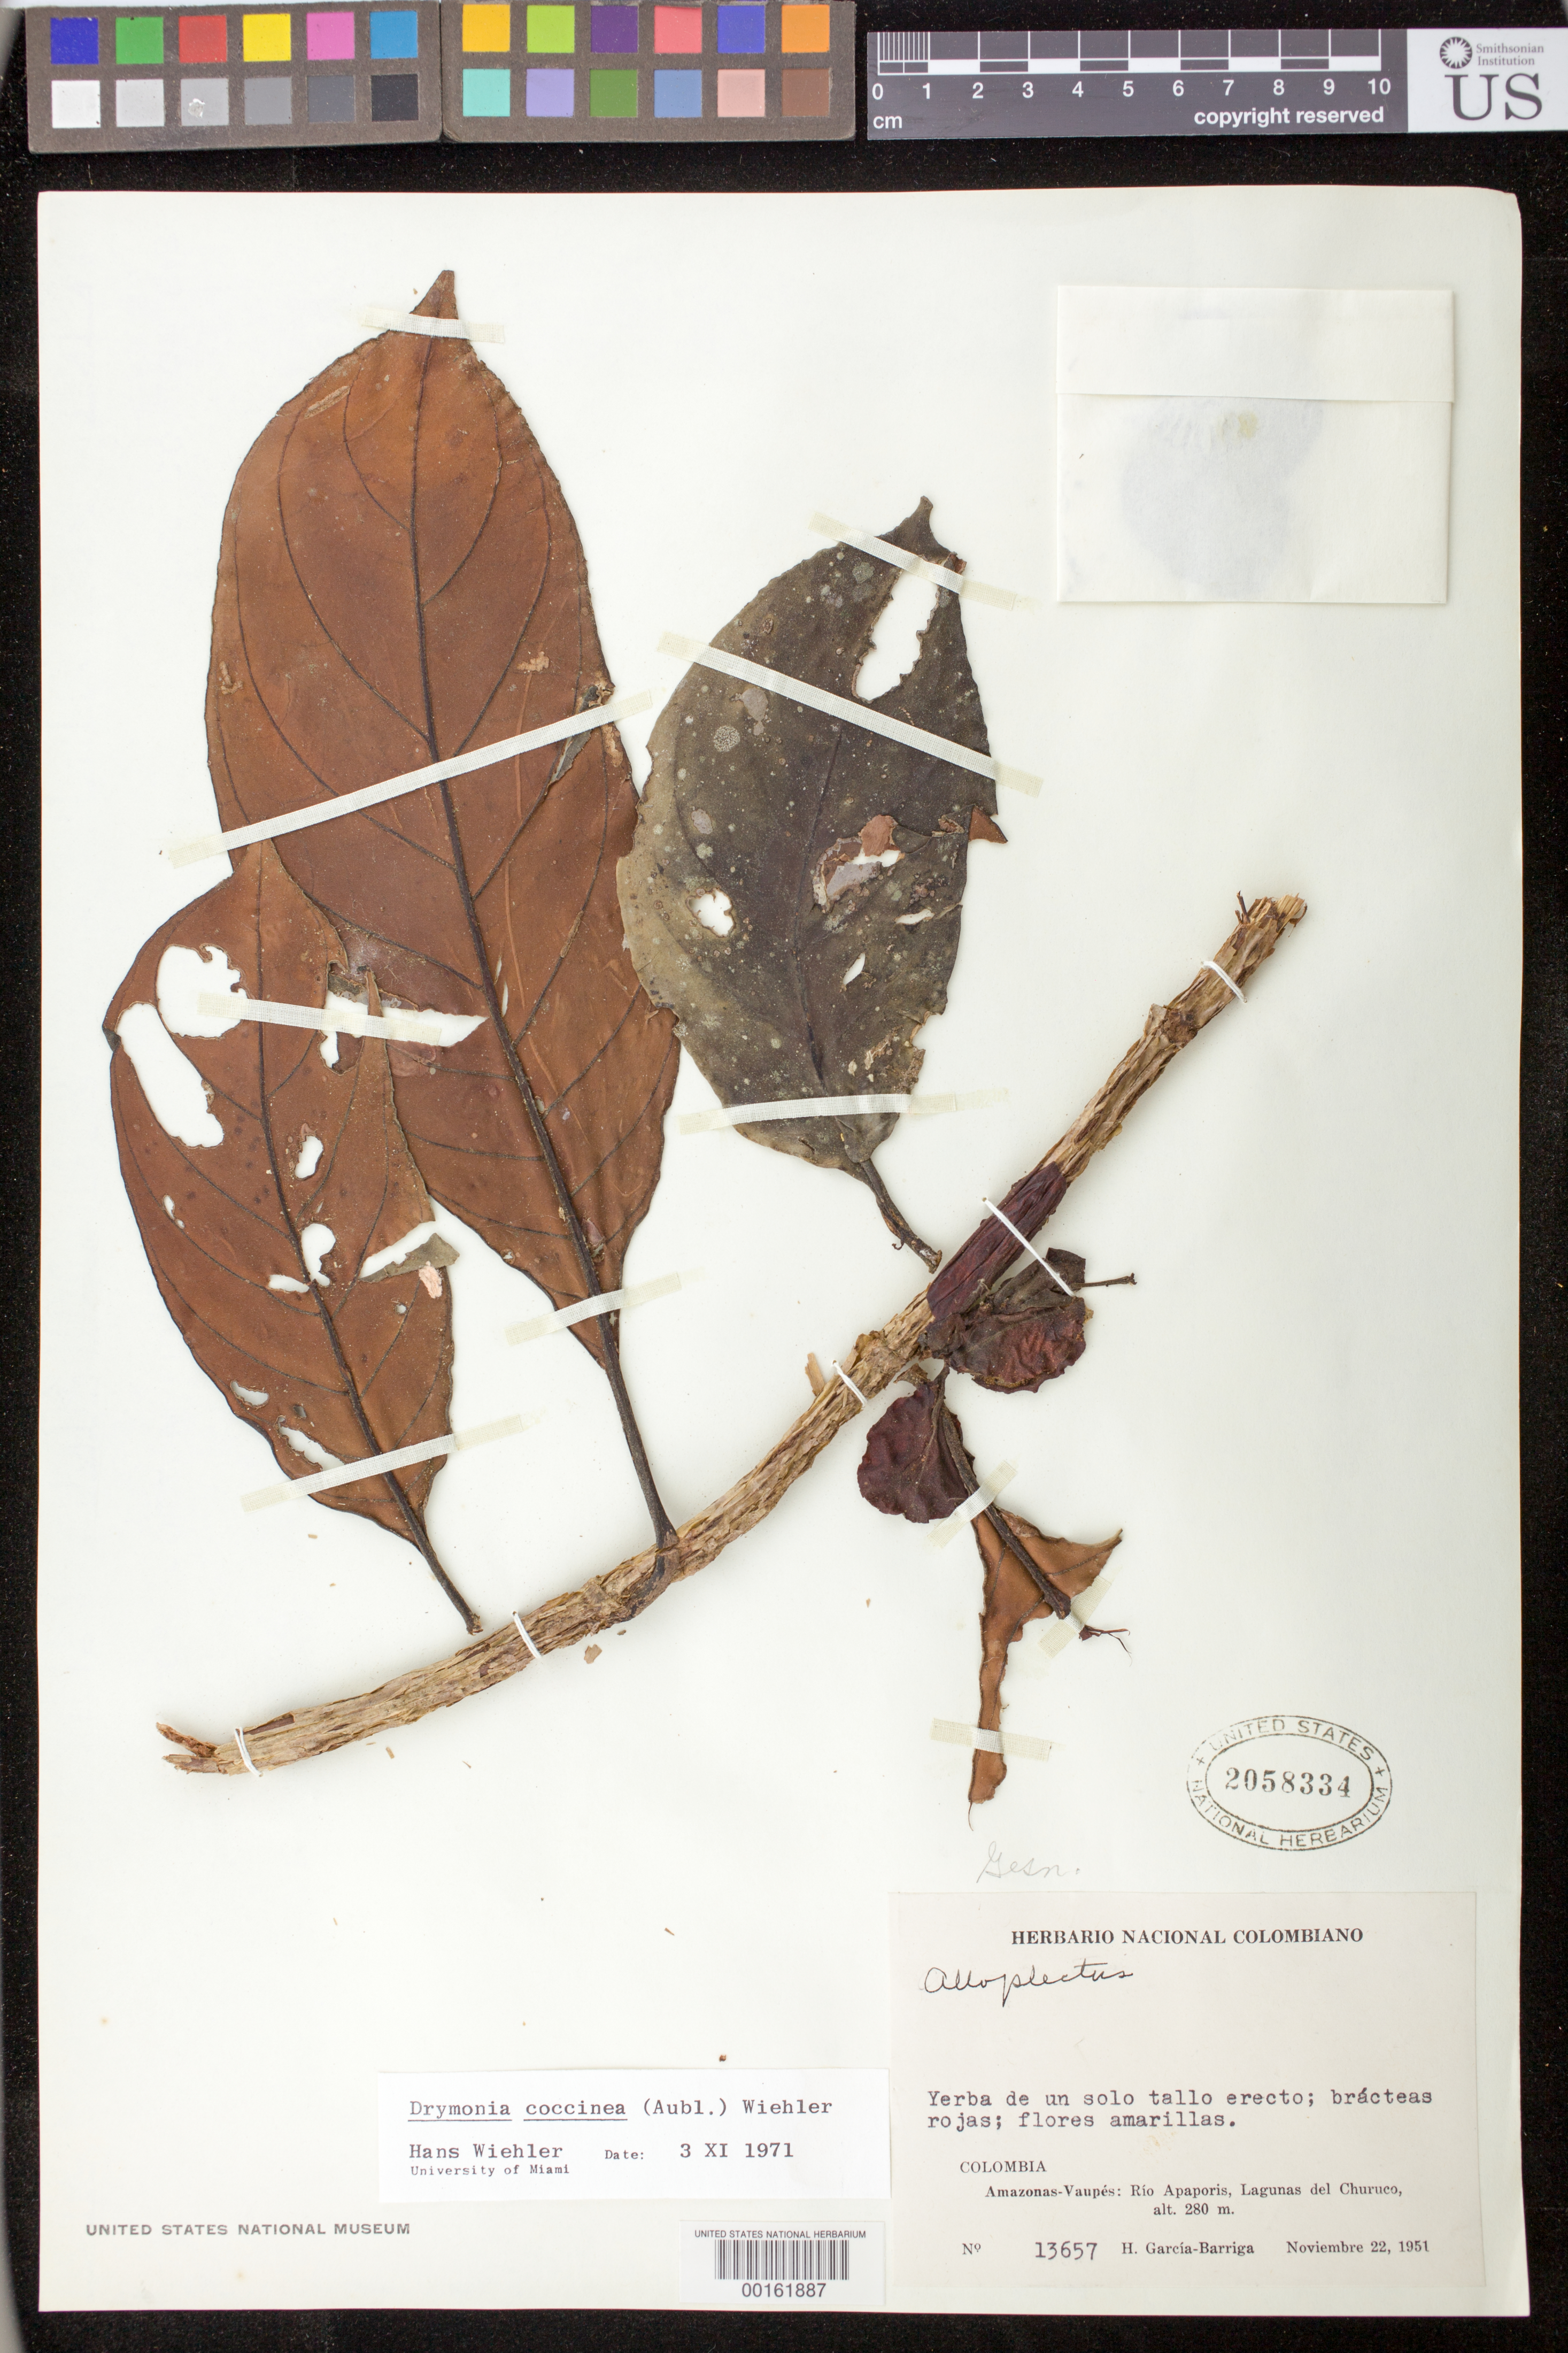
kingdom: Plantae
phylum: Tracheophyta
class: Magnoliopsida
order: Lamiales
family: Gesneriaceae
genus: Drymonia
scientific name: Drymonia coccinea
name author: (Aubl.) Wiehler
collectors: H. García Barriga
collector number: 13657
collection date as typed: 22 Nov 1951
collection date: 1951-11-22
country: Colombia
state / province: Amazônas / Vaupés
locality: Rio Apaporis, Lagunas del Churuco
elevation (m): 280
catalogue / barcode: US 2058334